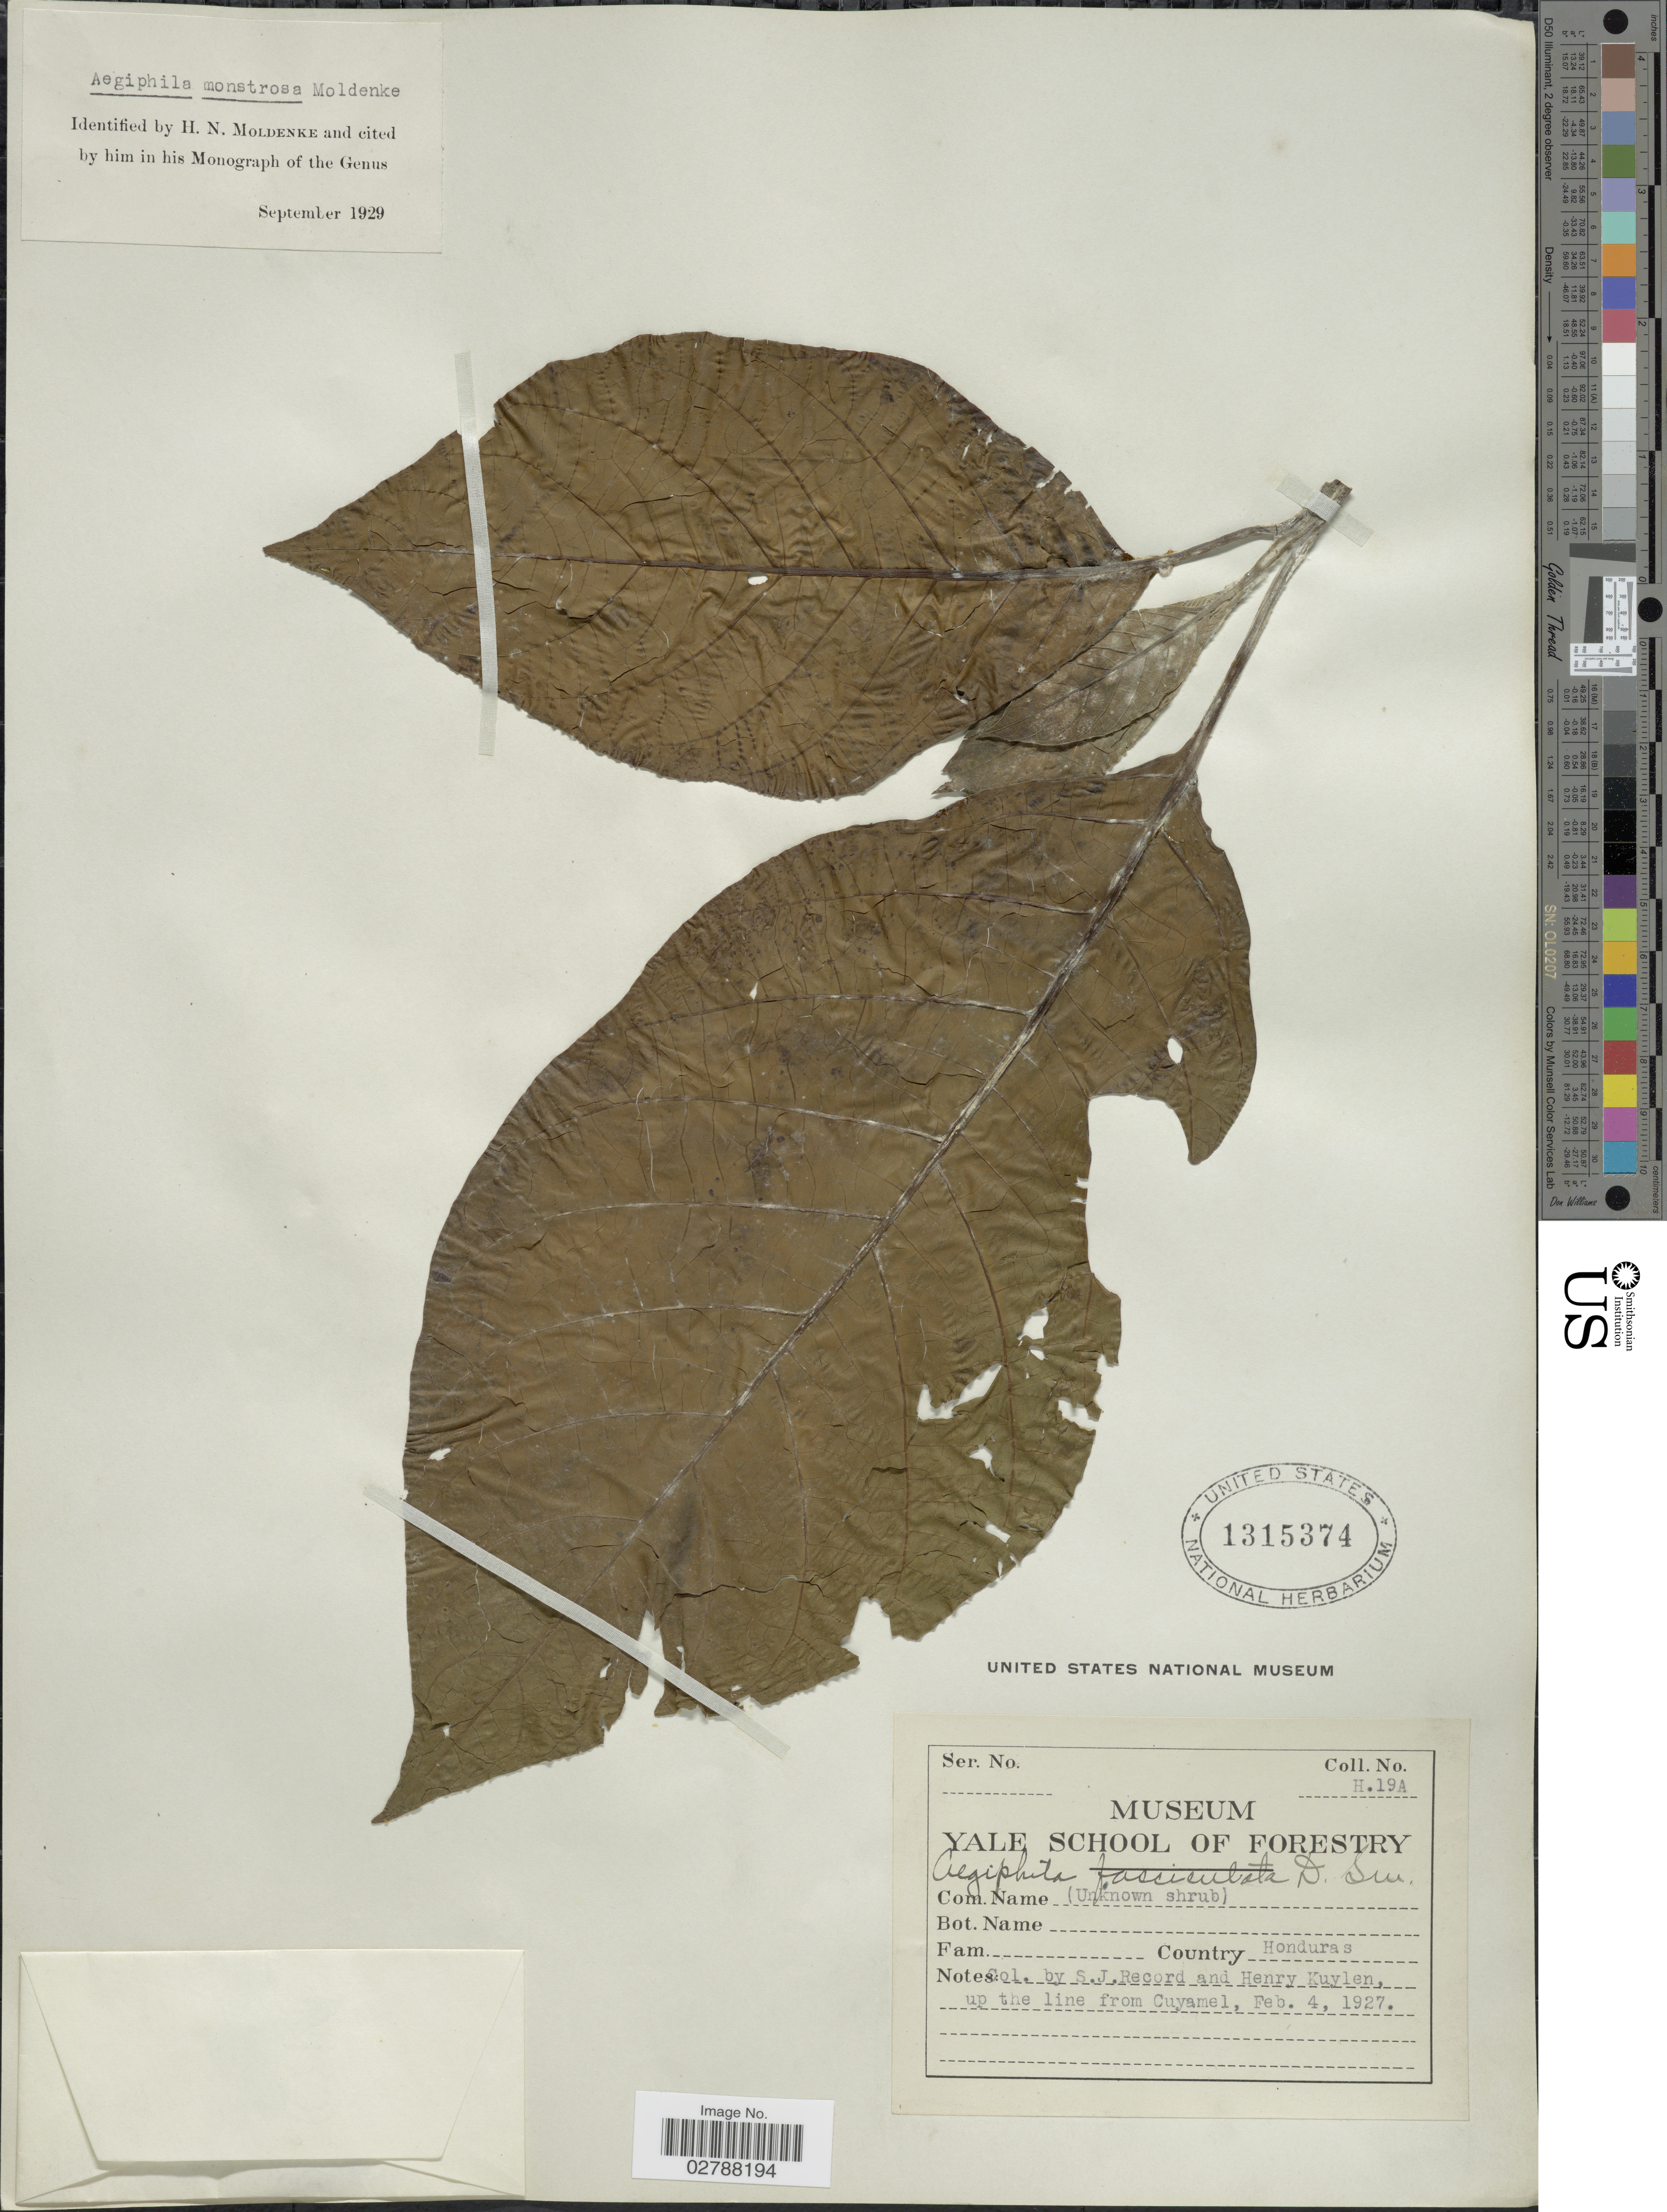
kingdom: Plantae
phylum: Tracheophyta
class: Magnoliopsida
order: Lamiales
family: Lamiaceae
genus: Aegiphila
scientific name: Aegiphila monstrosa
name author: Moldenke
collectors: S. J. Record & H. Kuylen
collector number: H.19A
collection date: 1927-02-04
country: Honduras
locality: Up the line from Cuyamel.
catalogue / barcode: US 1315374